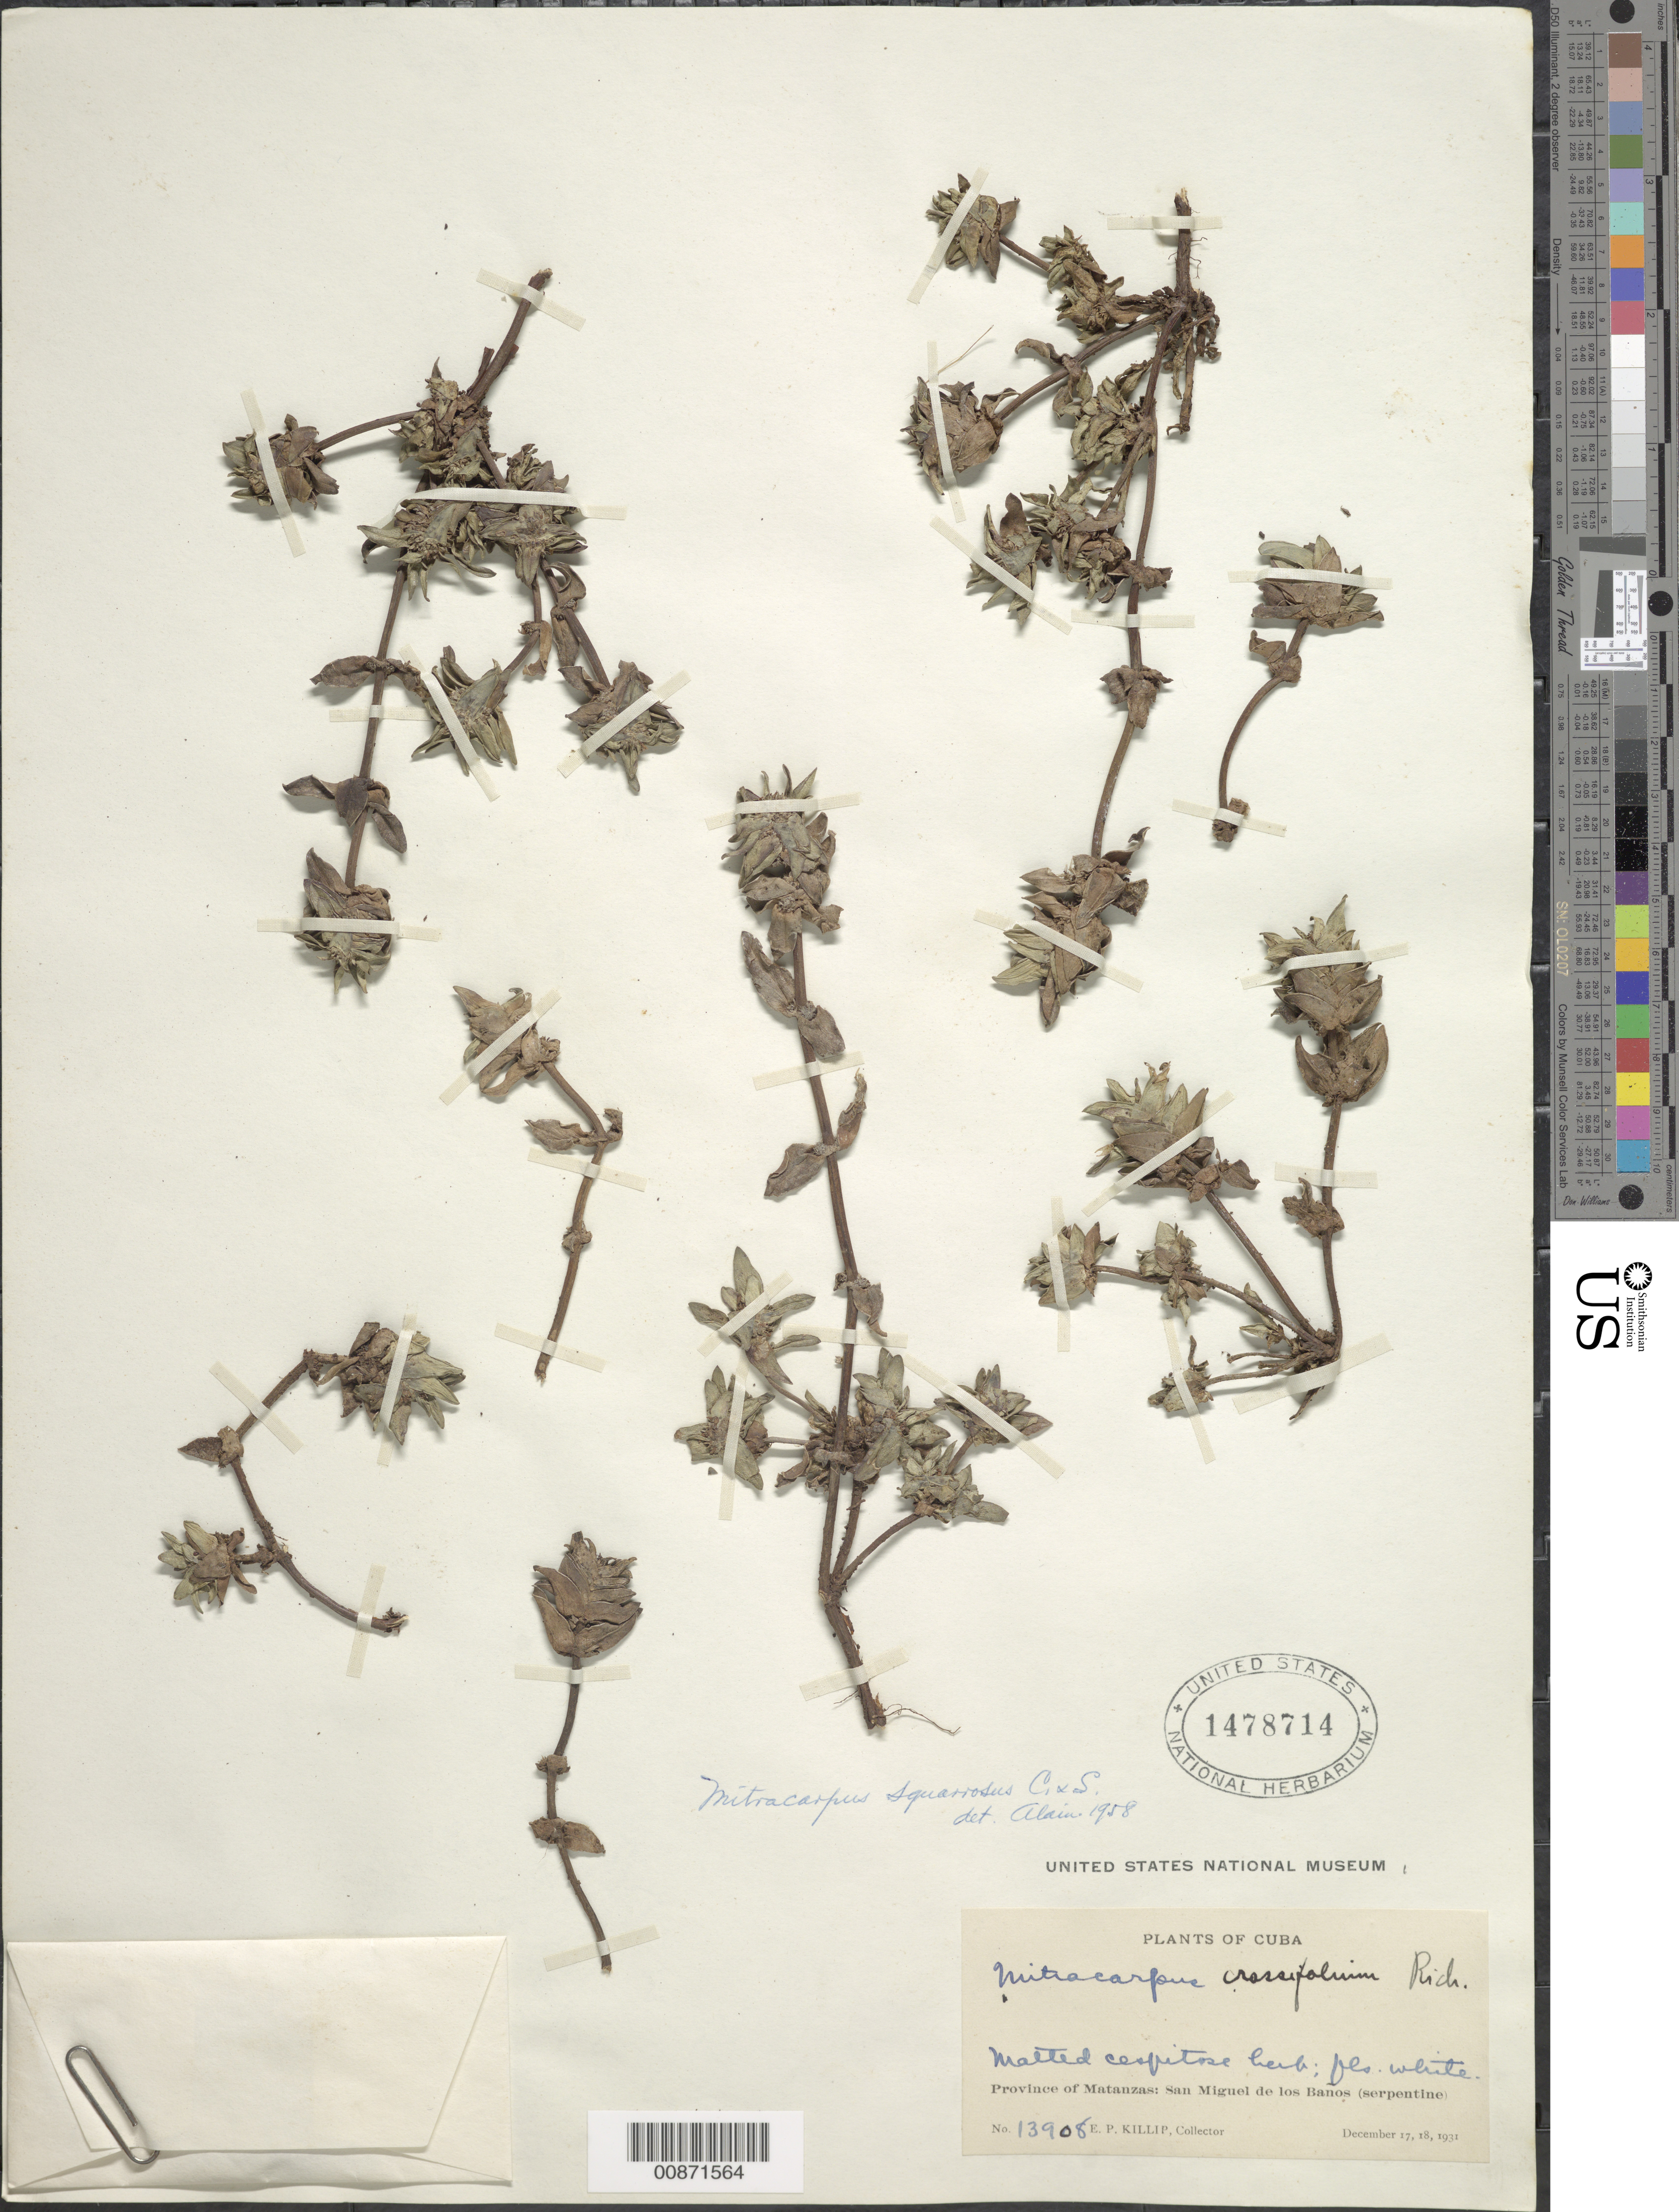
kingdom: Plantae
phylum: Tracheophyta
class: Magnoliopsida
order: Gentianales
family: Rubiaceae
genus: Mitracarpus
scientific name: Mitracarpus squarrosus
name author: Cham. & Schltdl.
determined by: Liogier, Alain H.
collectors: E. P. Killip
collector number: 13908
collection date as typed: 17 Dec 1931 and 18 Dec 1931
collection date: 1931-12-17,1931-12-18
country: Cuba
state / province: Matanzas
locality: San Miguel de los Banos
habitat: Serpentine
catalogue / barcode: US 1478714